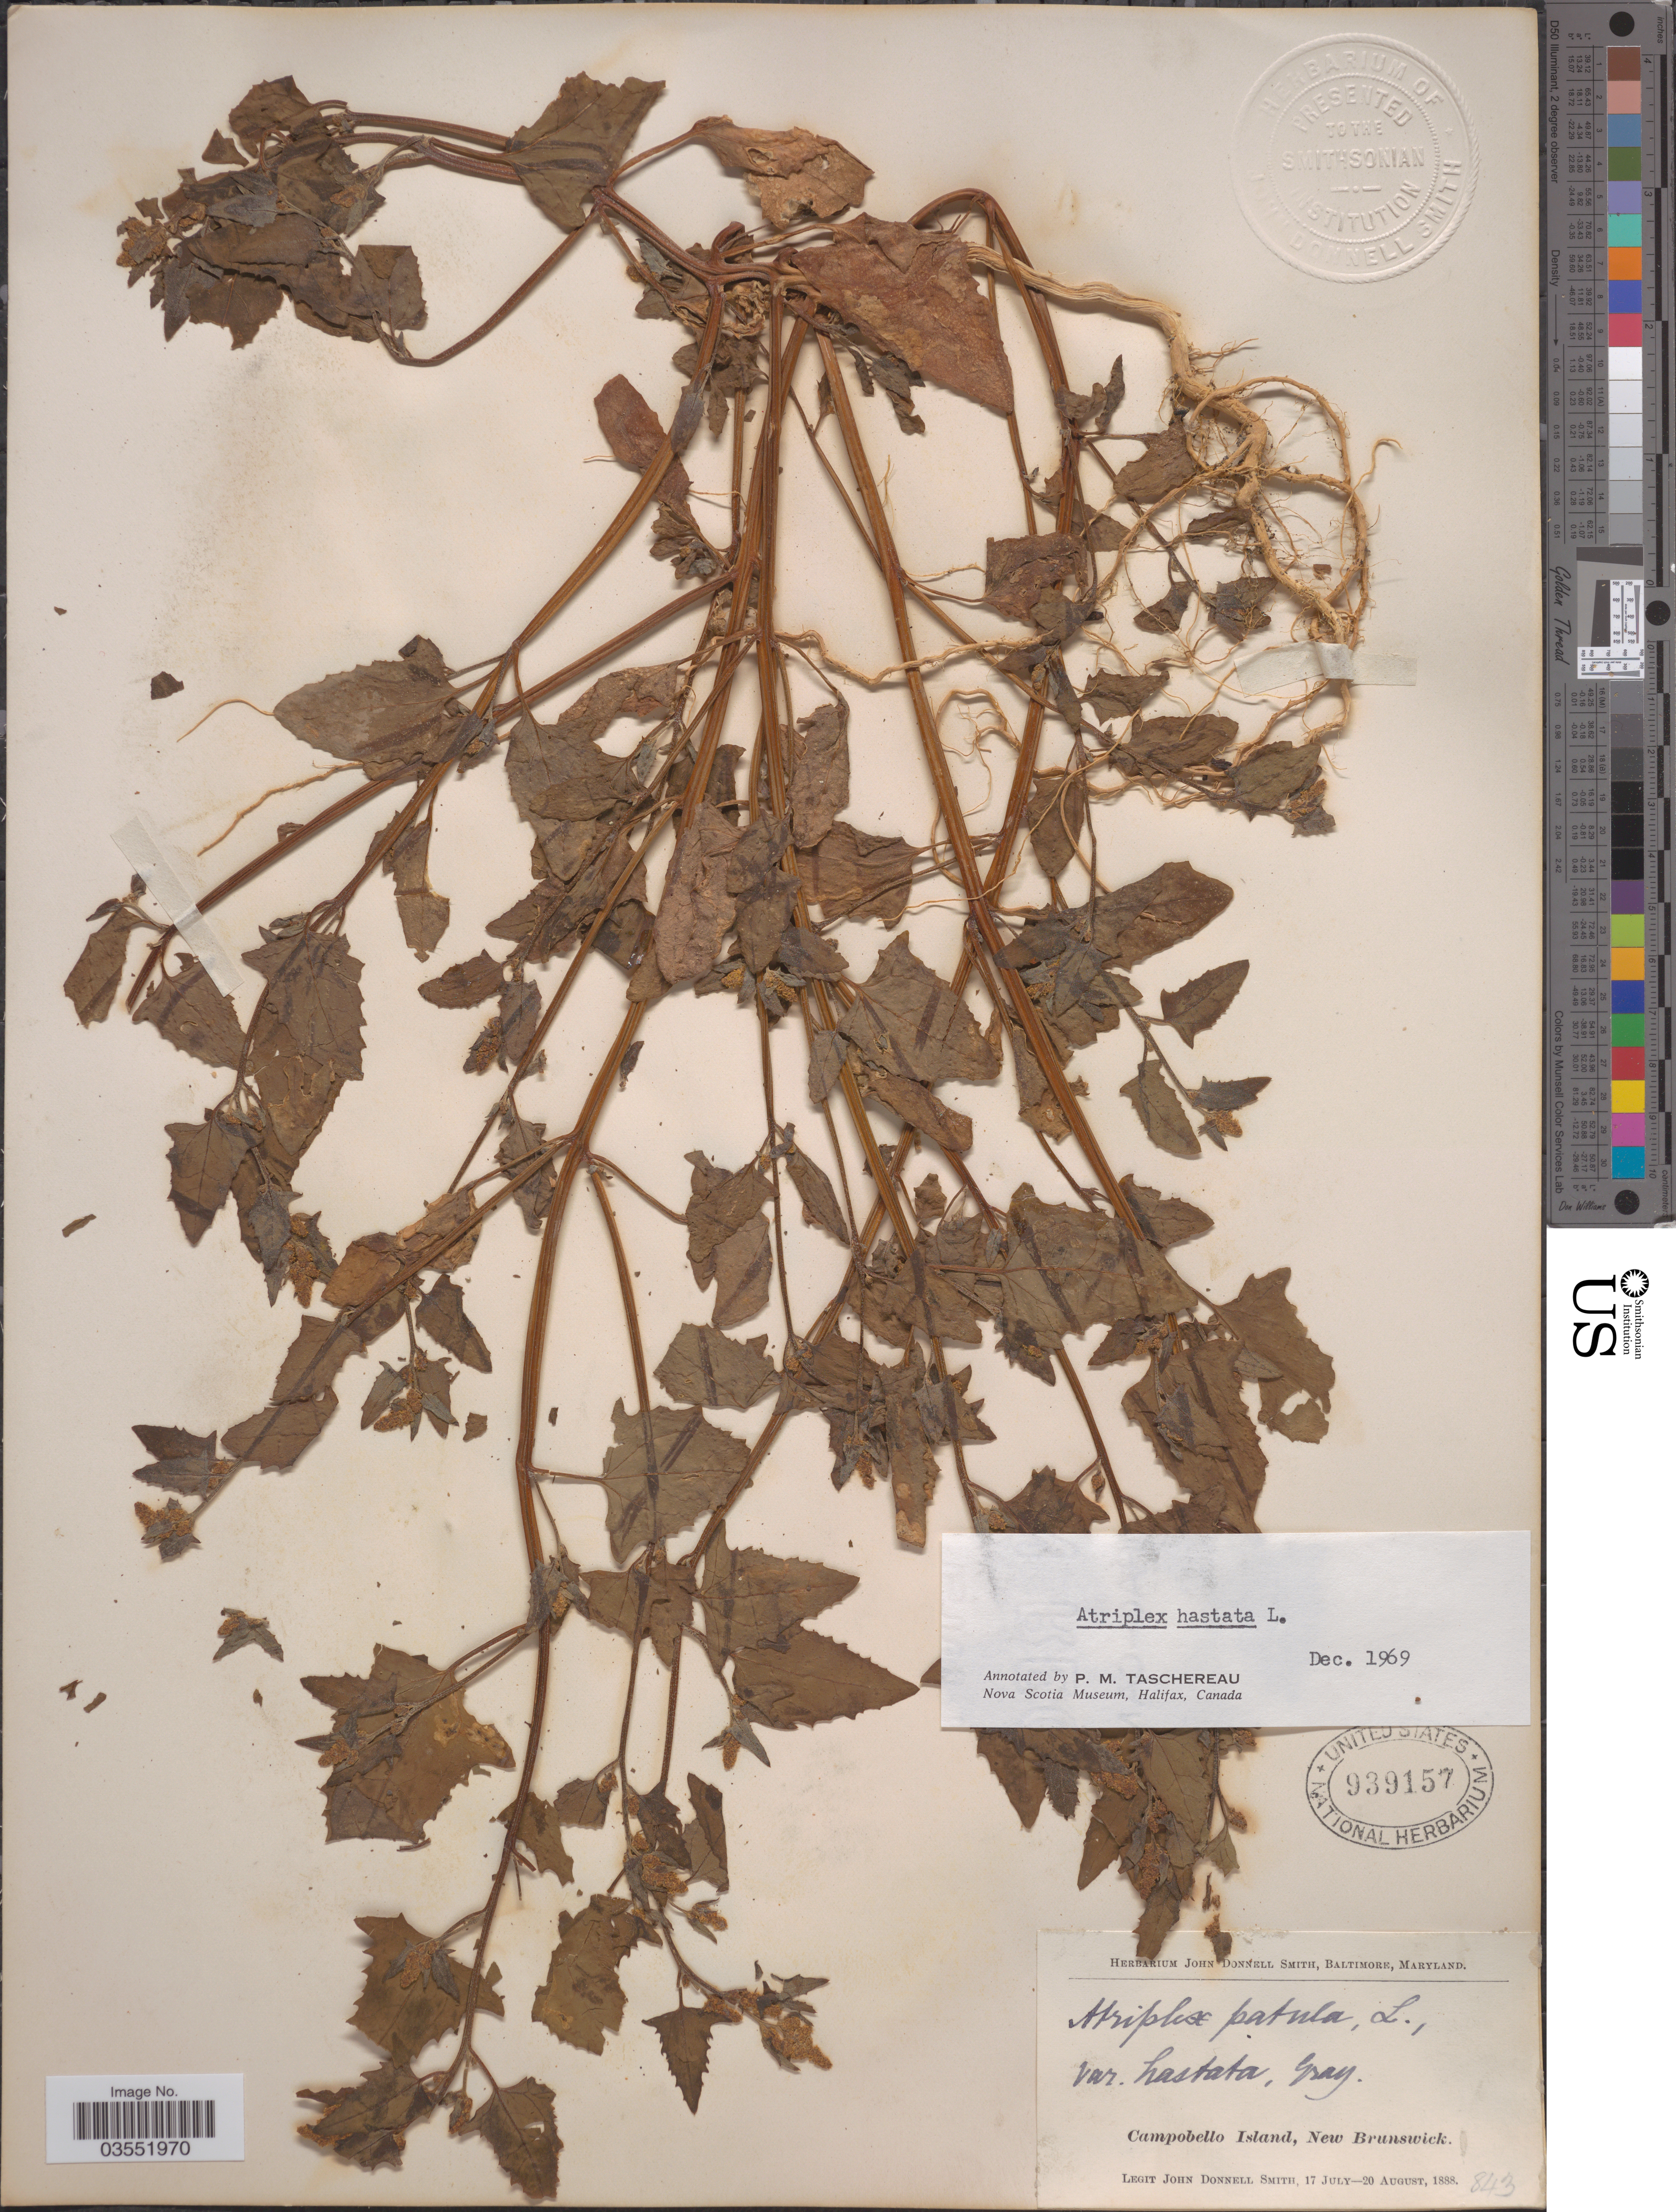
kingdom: Plantae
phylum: Tracheophyta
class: Magnoliopsida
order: Caryophyllales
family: Amaranthaceae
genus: Atriplex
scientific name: Atriplex hastata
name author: L.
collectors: J. Donnell Smith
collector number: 843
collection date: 1888-07-17/1888-08-20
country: Canada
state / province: New Brunswick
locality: Campobello Island.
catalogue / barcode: US 939157